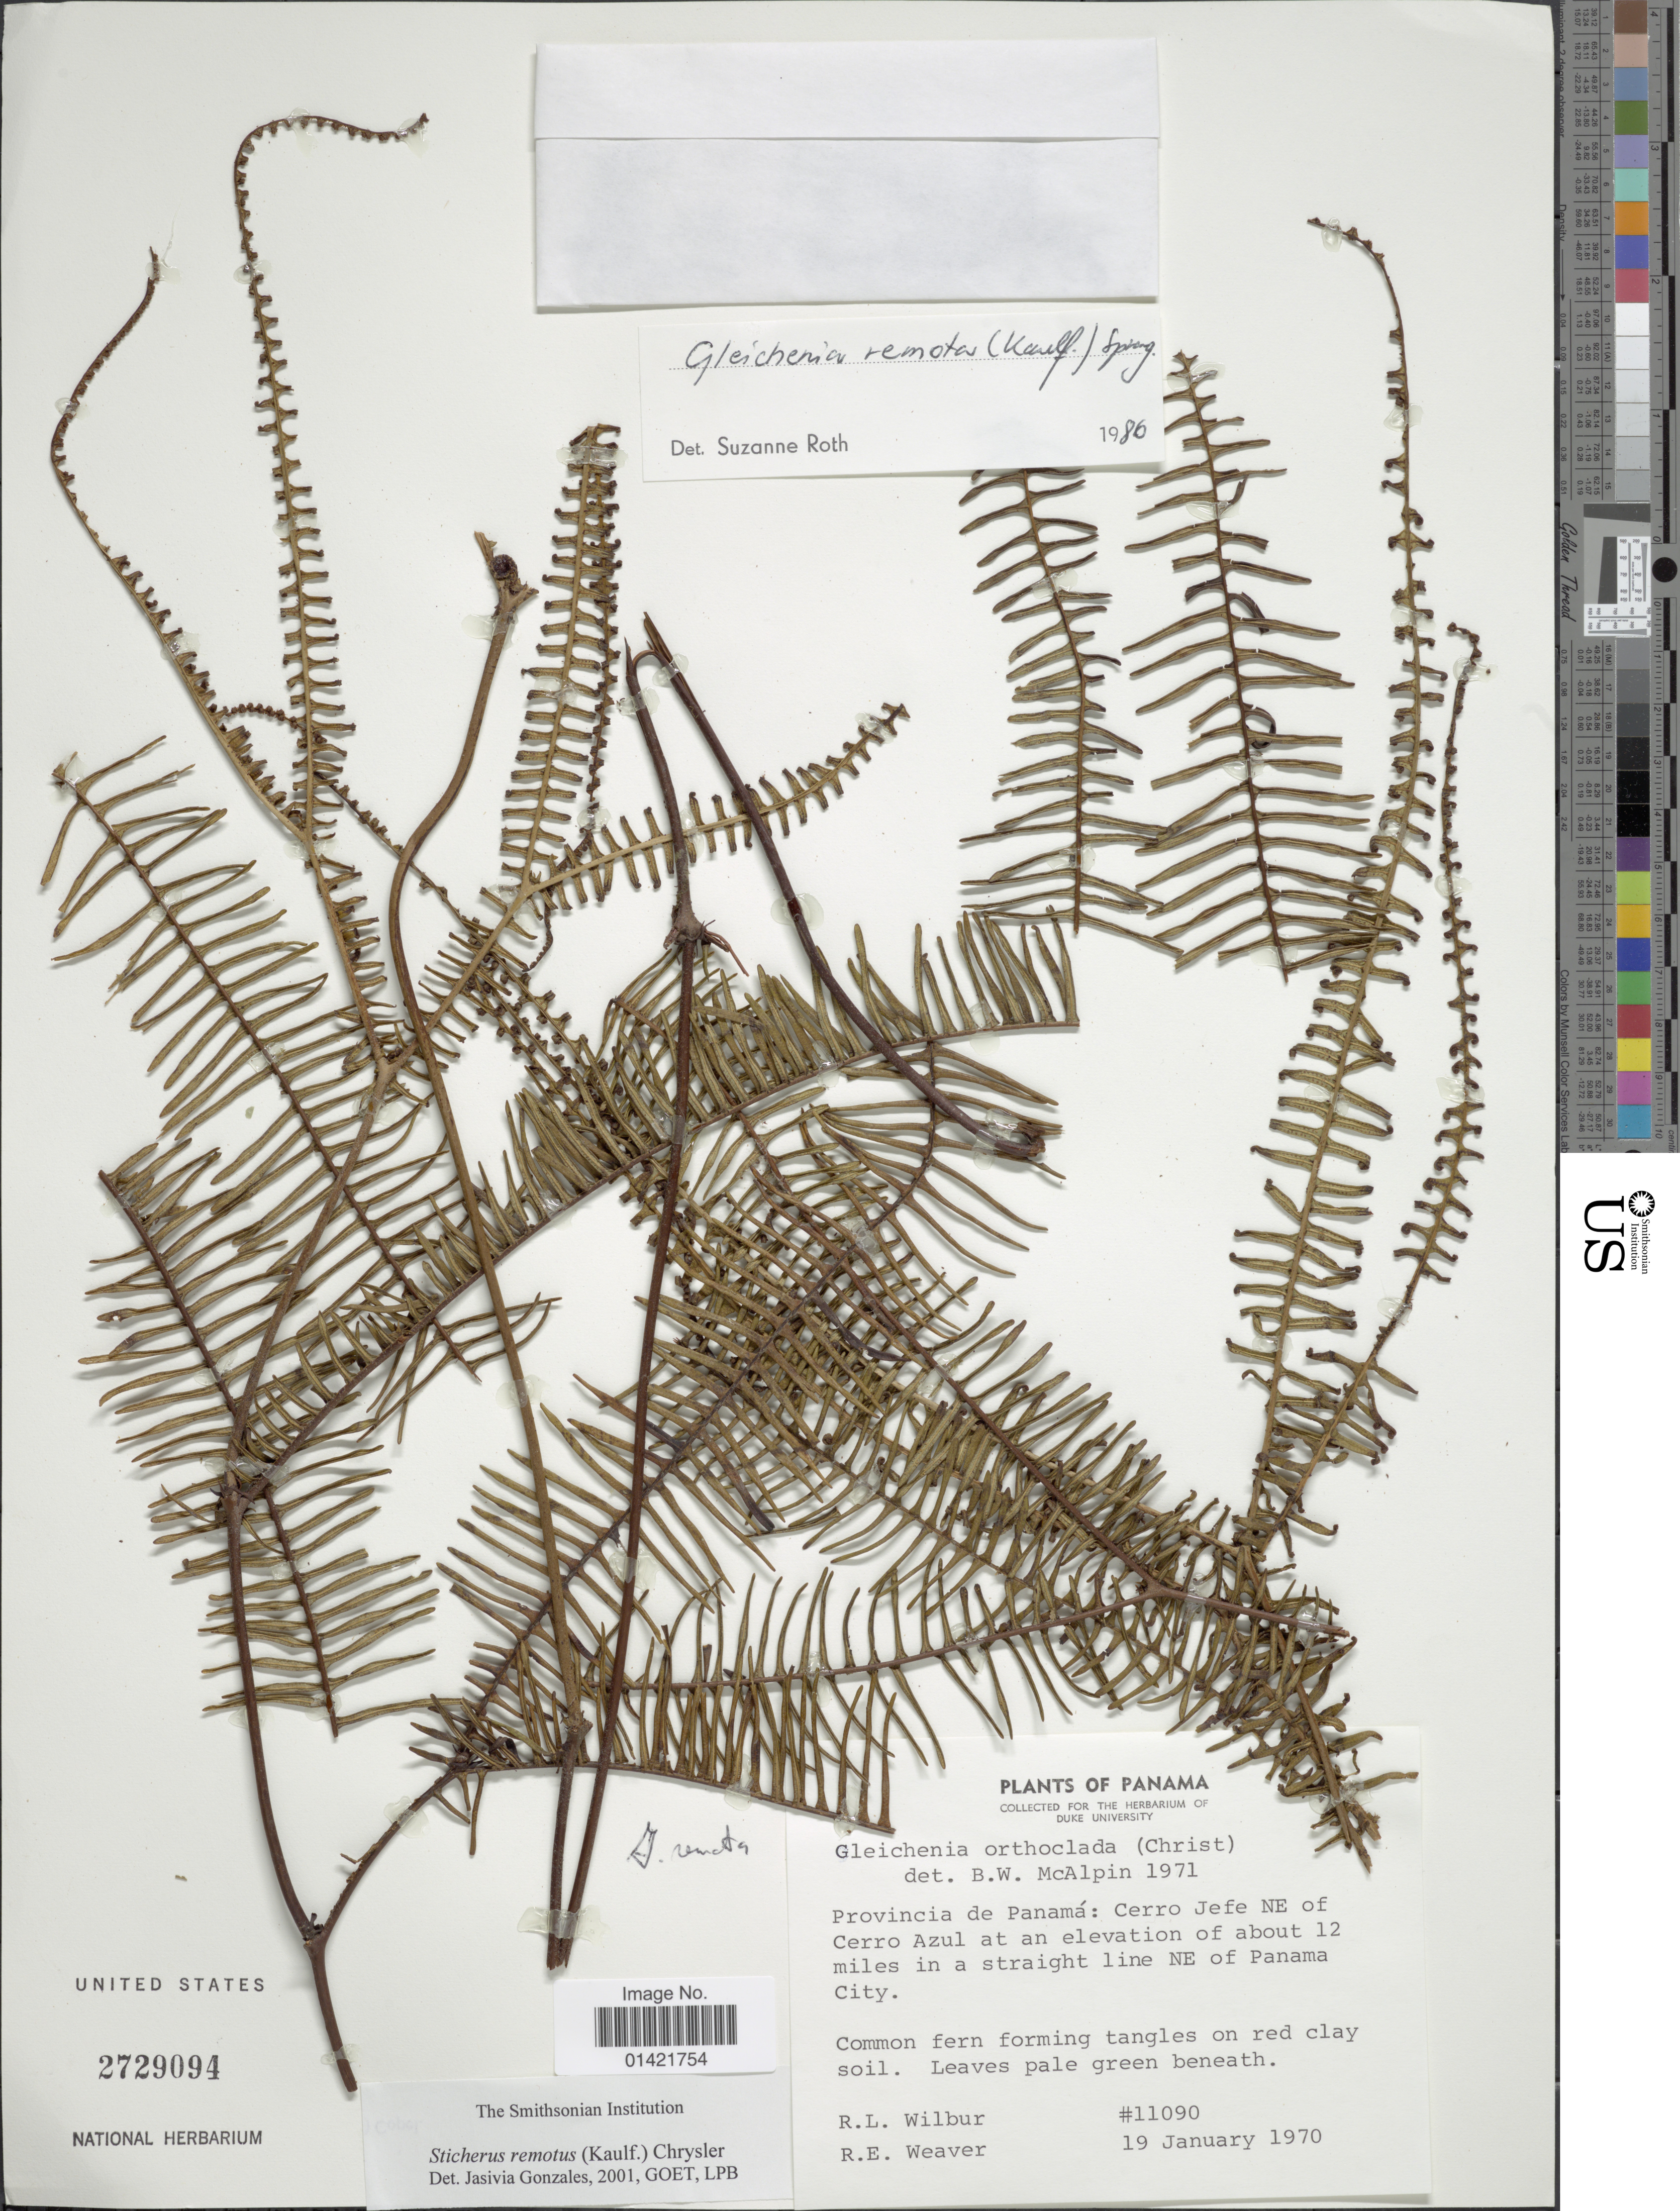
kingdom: Plantae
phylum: Tracheophyta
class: Polypodiopsida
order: Gleicheniales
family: Gleicheniaceae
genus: Sticherus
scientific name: Sticherus remotus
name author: (Kaulf.) Chrysler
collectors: R. L. Wilbur & R. E. Weaver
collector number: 11090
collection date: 1970-01-19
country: Panama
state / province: Panamá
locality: Cerro Jefe NE of Cerro Azul at an elevation of about 12 miles in a straight line NE of Panama City.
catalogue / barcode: US 2729094